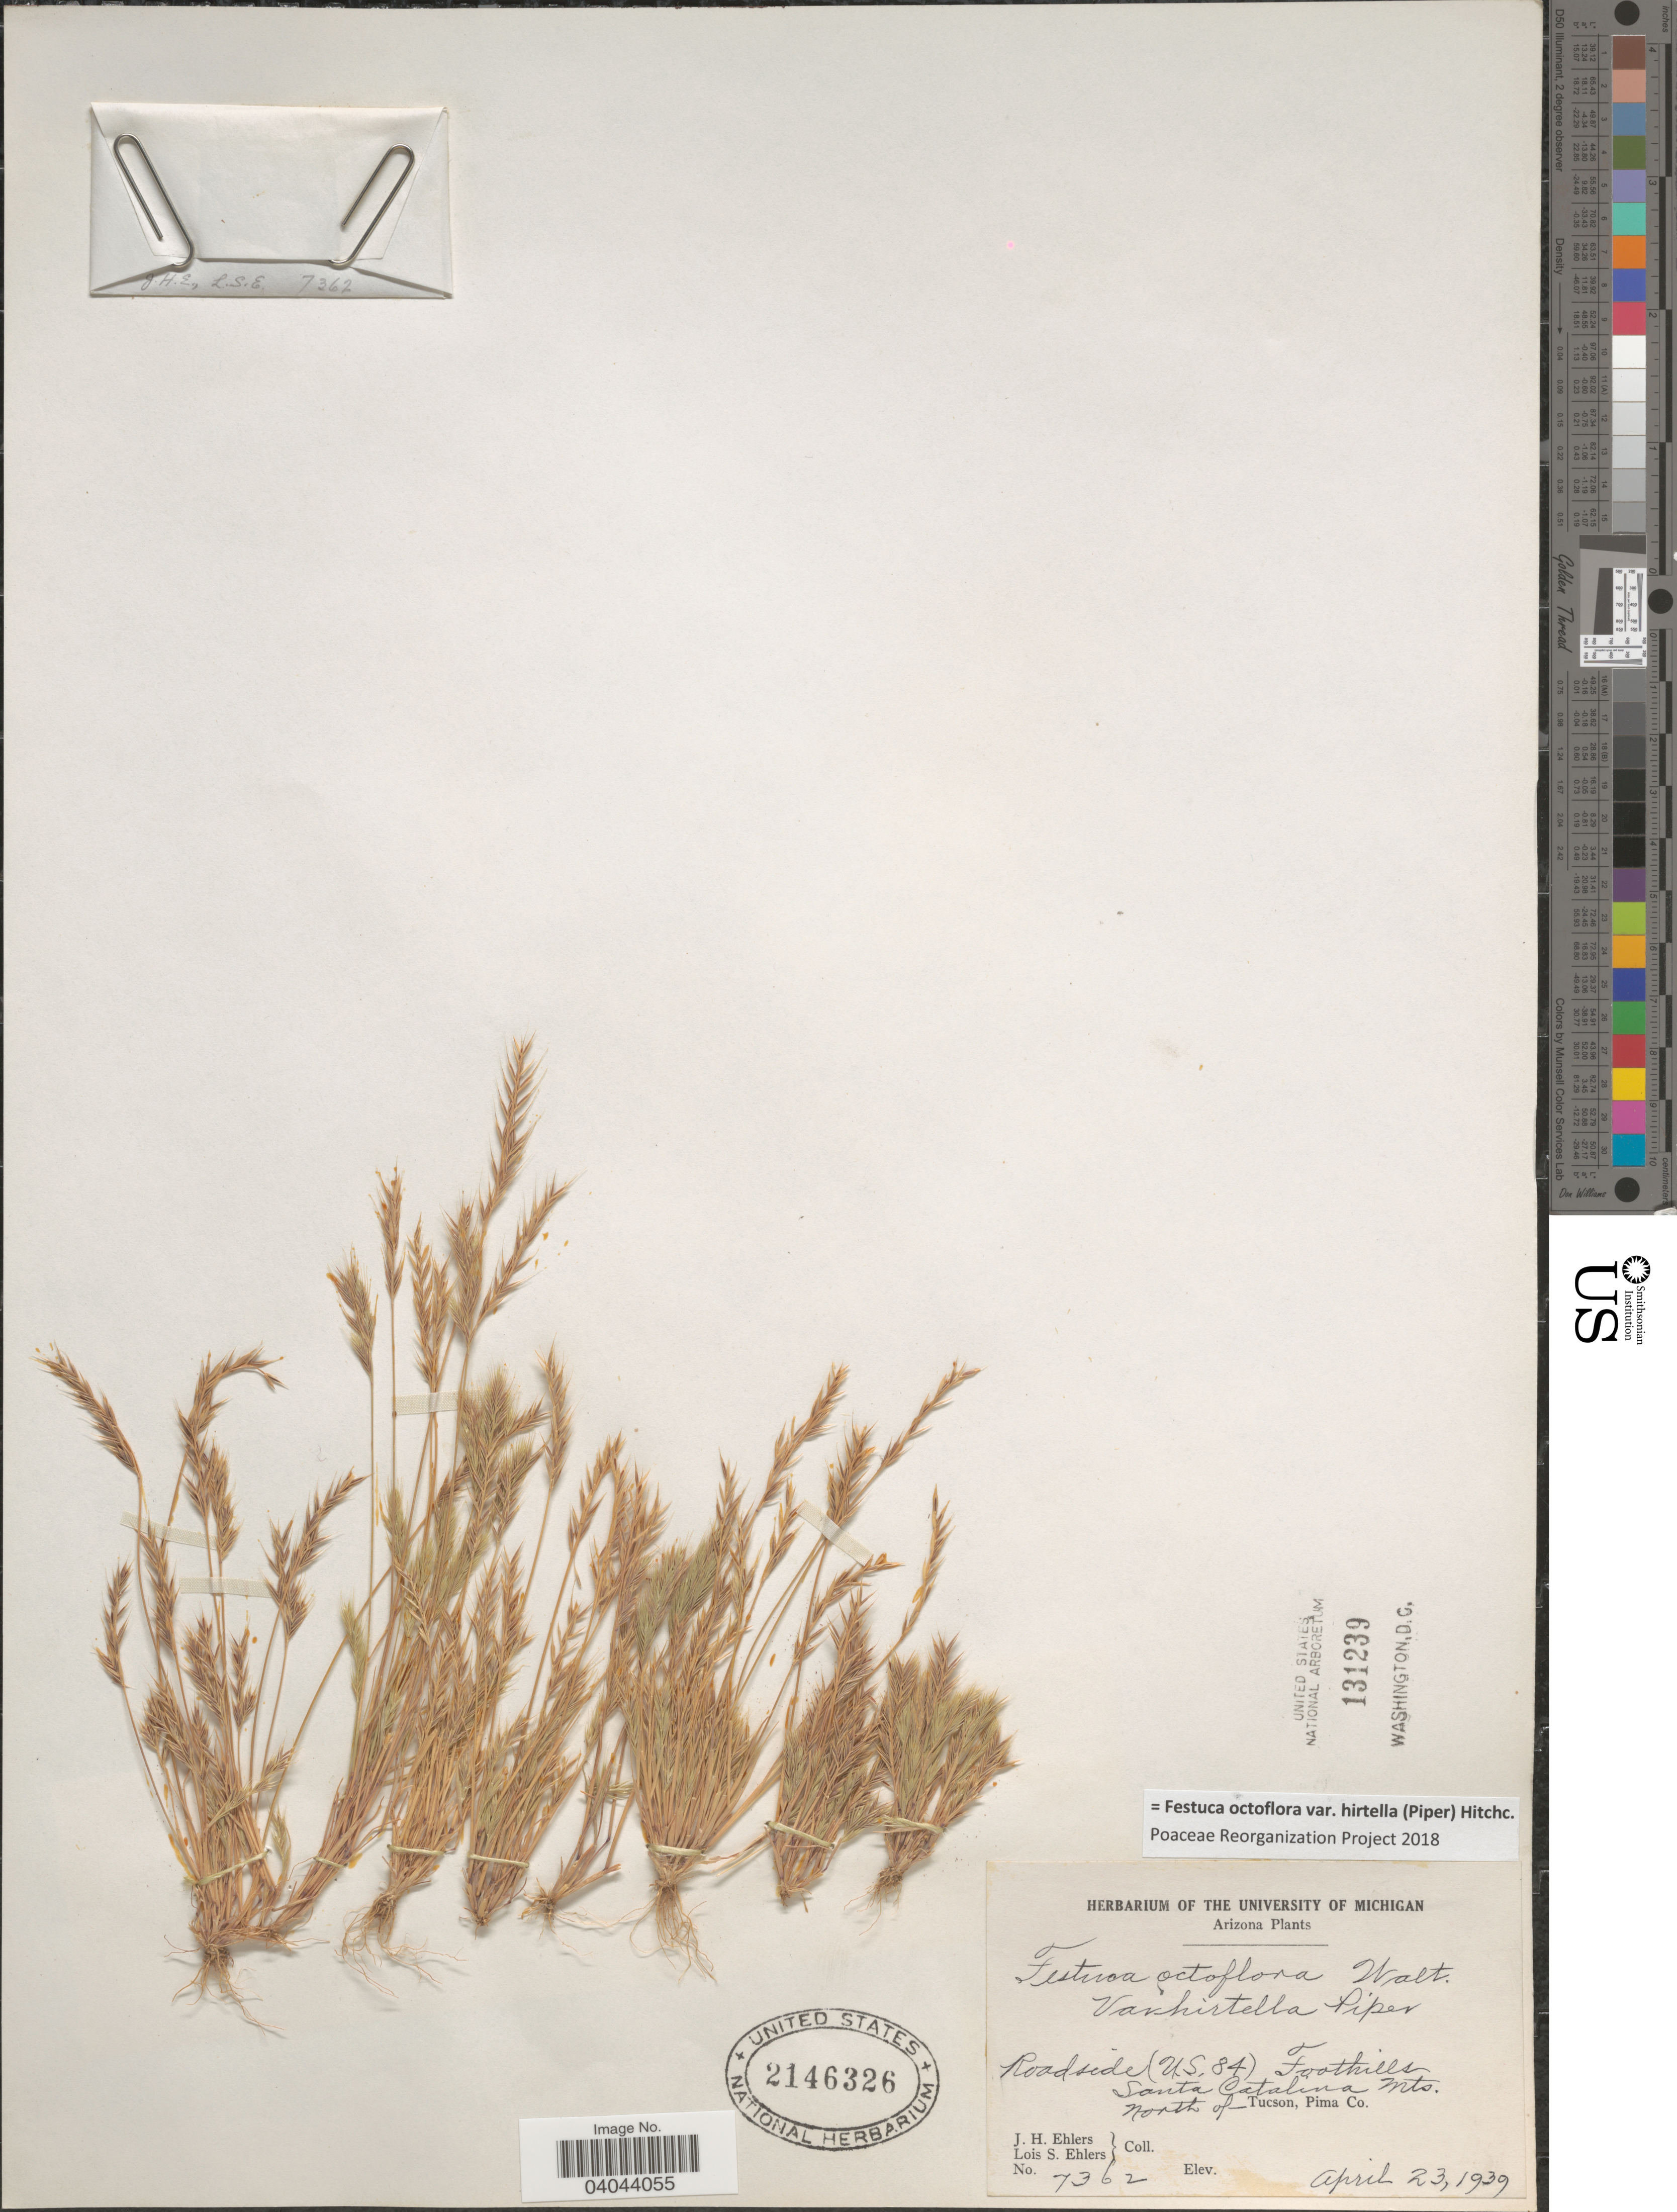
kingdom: Plantae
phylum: Tracheophyta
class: Liliopsida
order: Poales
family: Poaceae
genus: Festuca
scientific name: Festuca octoflora var. hirtella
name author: Piper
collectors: J. H. Ehlers & L. Ehlers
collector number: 7362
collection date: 1939-04-23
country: United States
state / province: Arizona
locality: Roadside (U.S. 84) Foothills. Santa Catalina Mts. North of Tucson, Pima Co.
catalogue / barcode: US 2146326